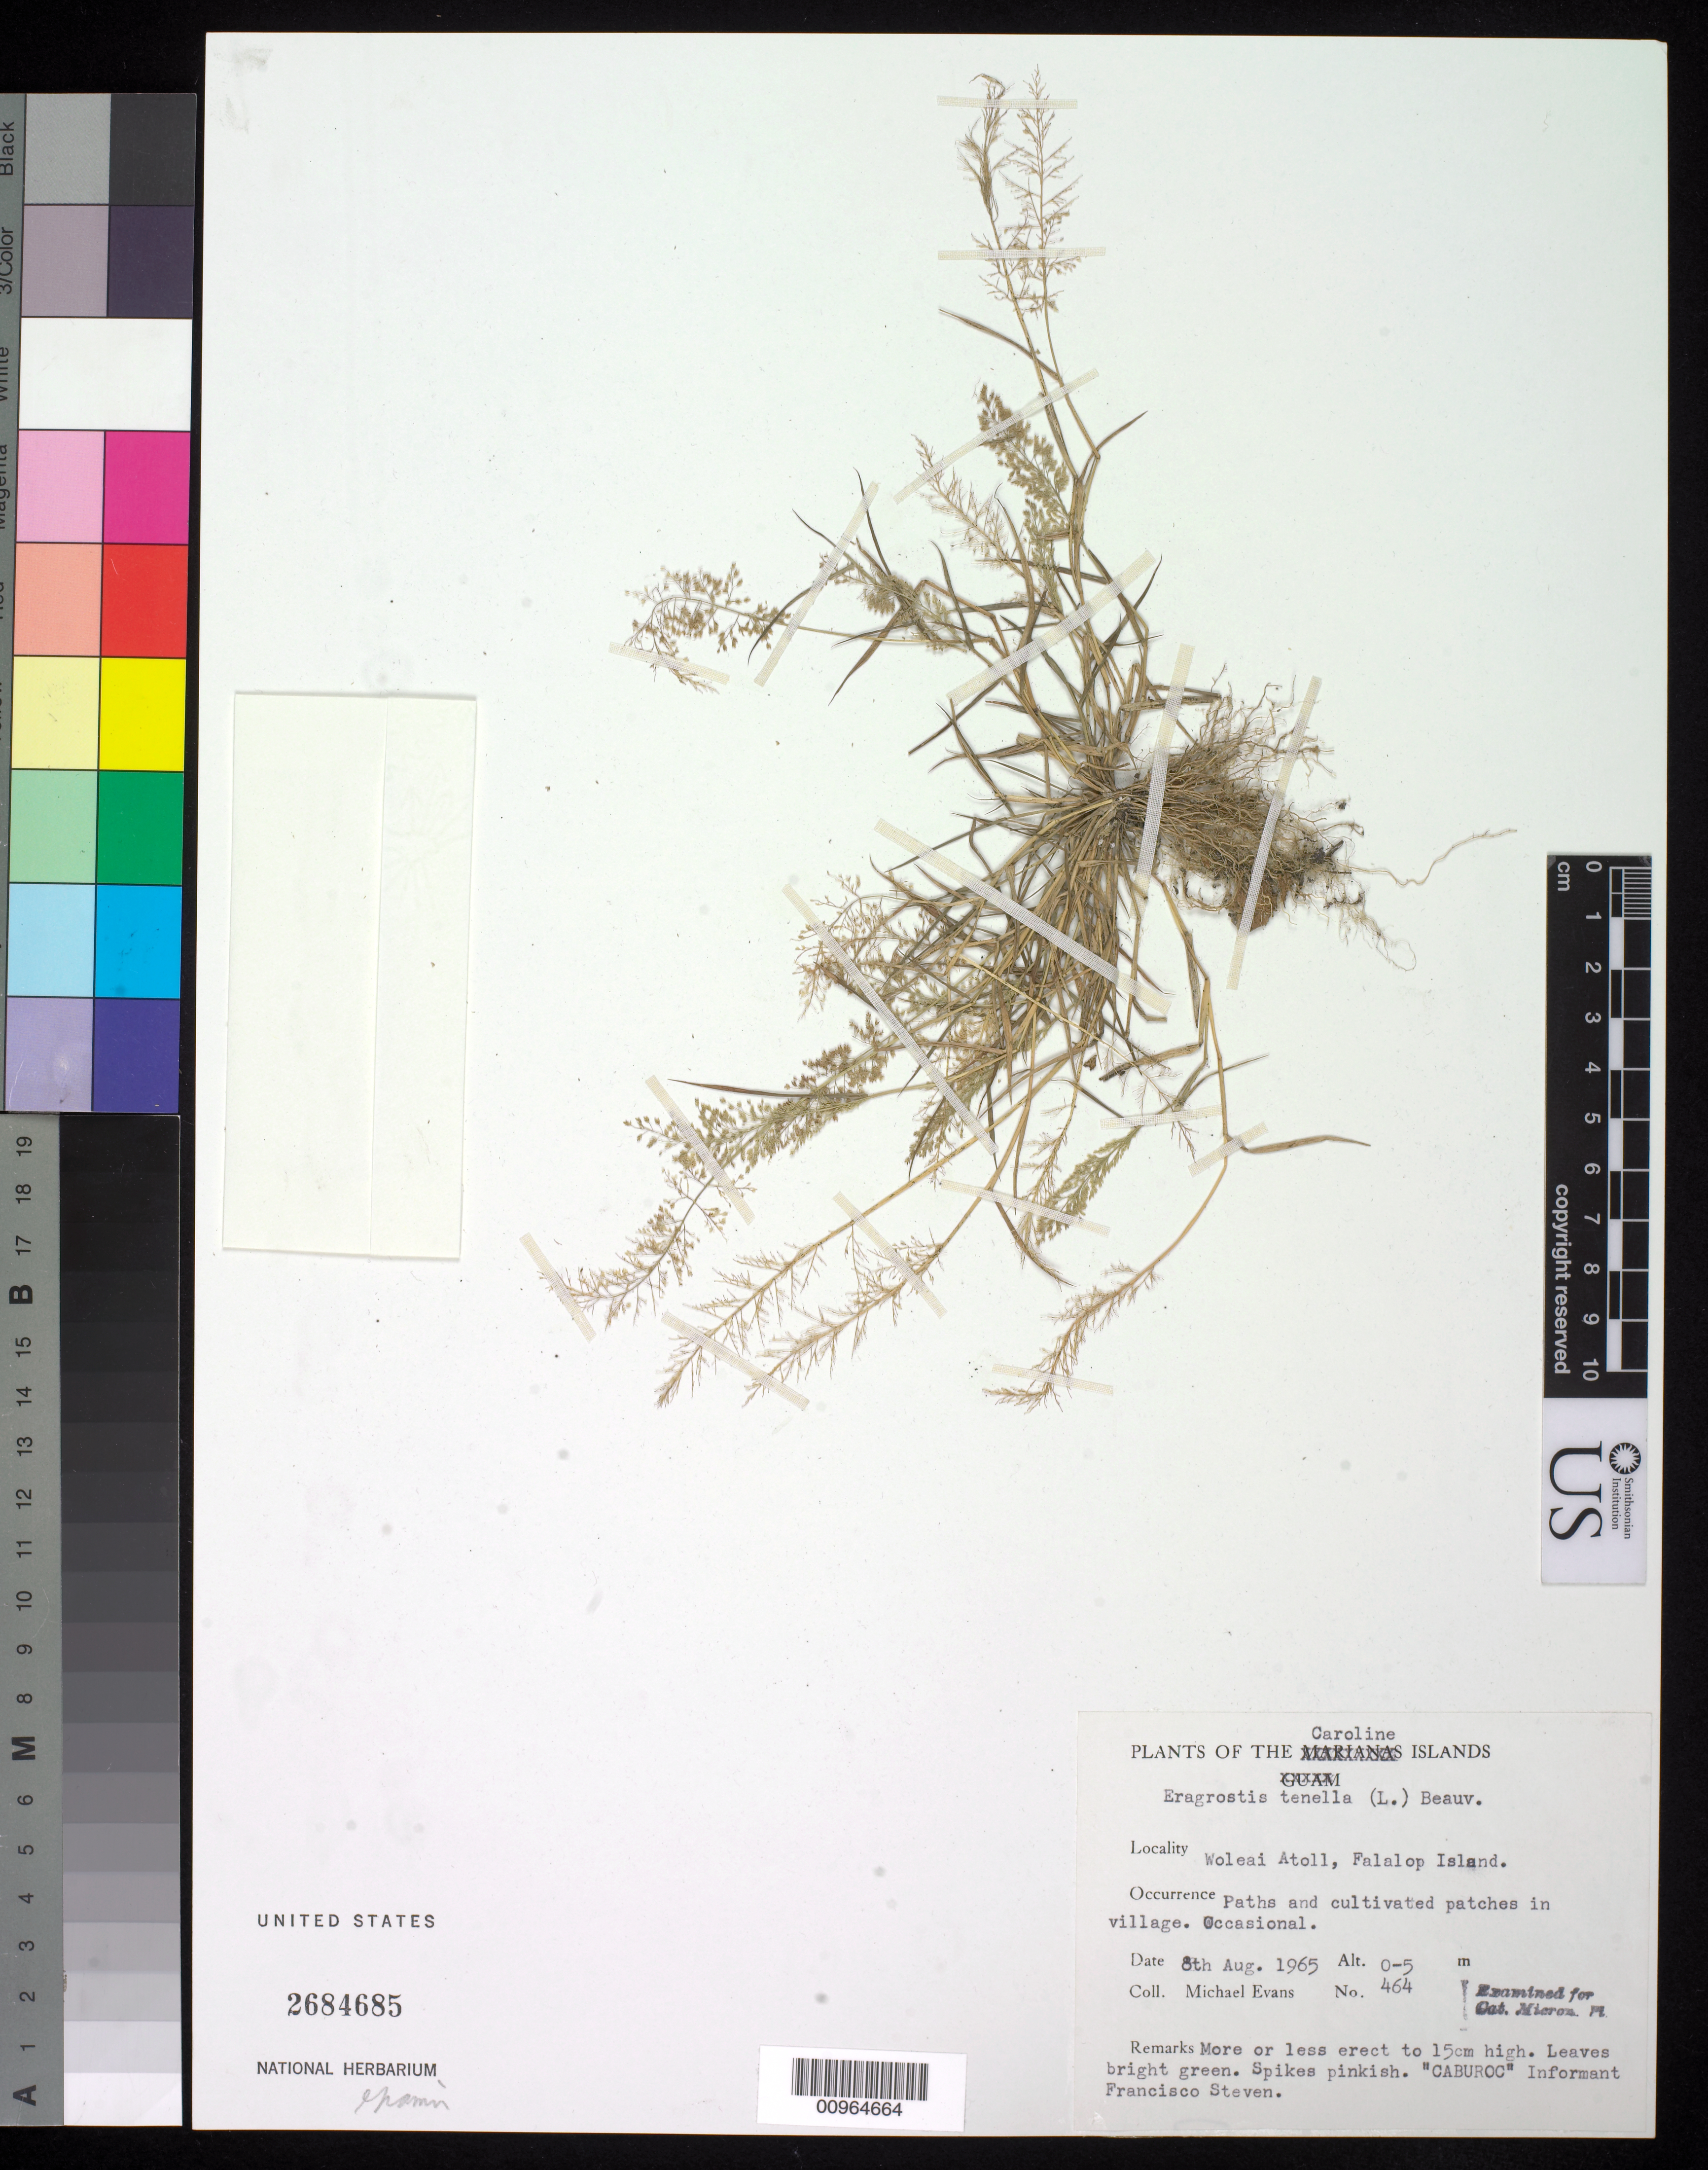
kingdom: Plantae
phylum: Tracheophyta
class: Liliopsida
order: Poales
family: Poaceae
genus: Eragrostis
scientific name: Eragrostis tenella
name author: (L.) P. Beauv. ex Roem. & Schult.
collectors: M. Evans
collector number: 464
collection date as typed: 08 Aug 1965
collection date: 1965-08-08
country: Micronesia, Federated States of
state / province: Yap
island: Woleai Atoll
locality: Falalop Islet. Paths and cultivated patches in village.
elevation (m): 0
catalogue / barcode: US 2684685